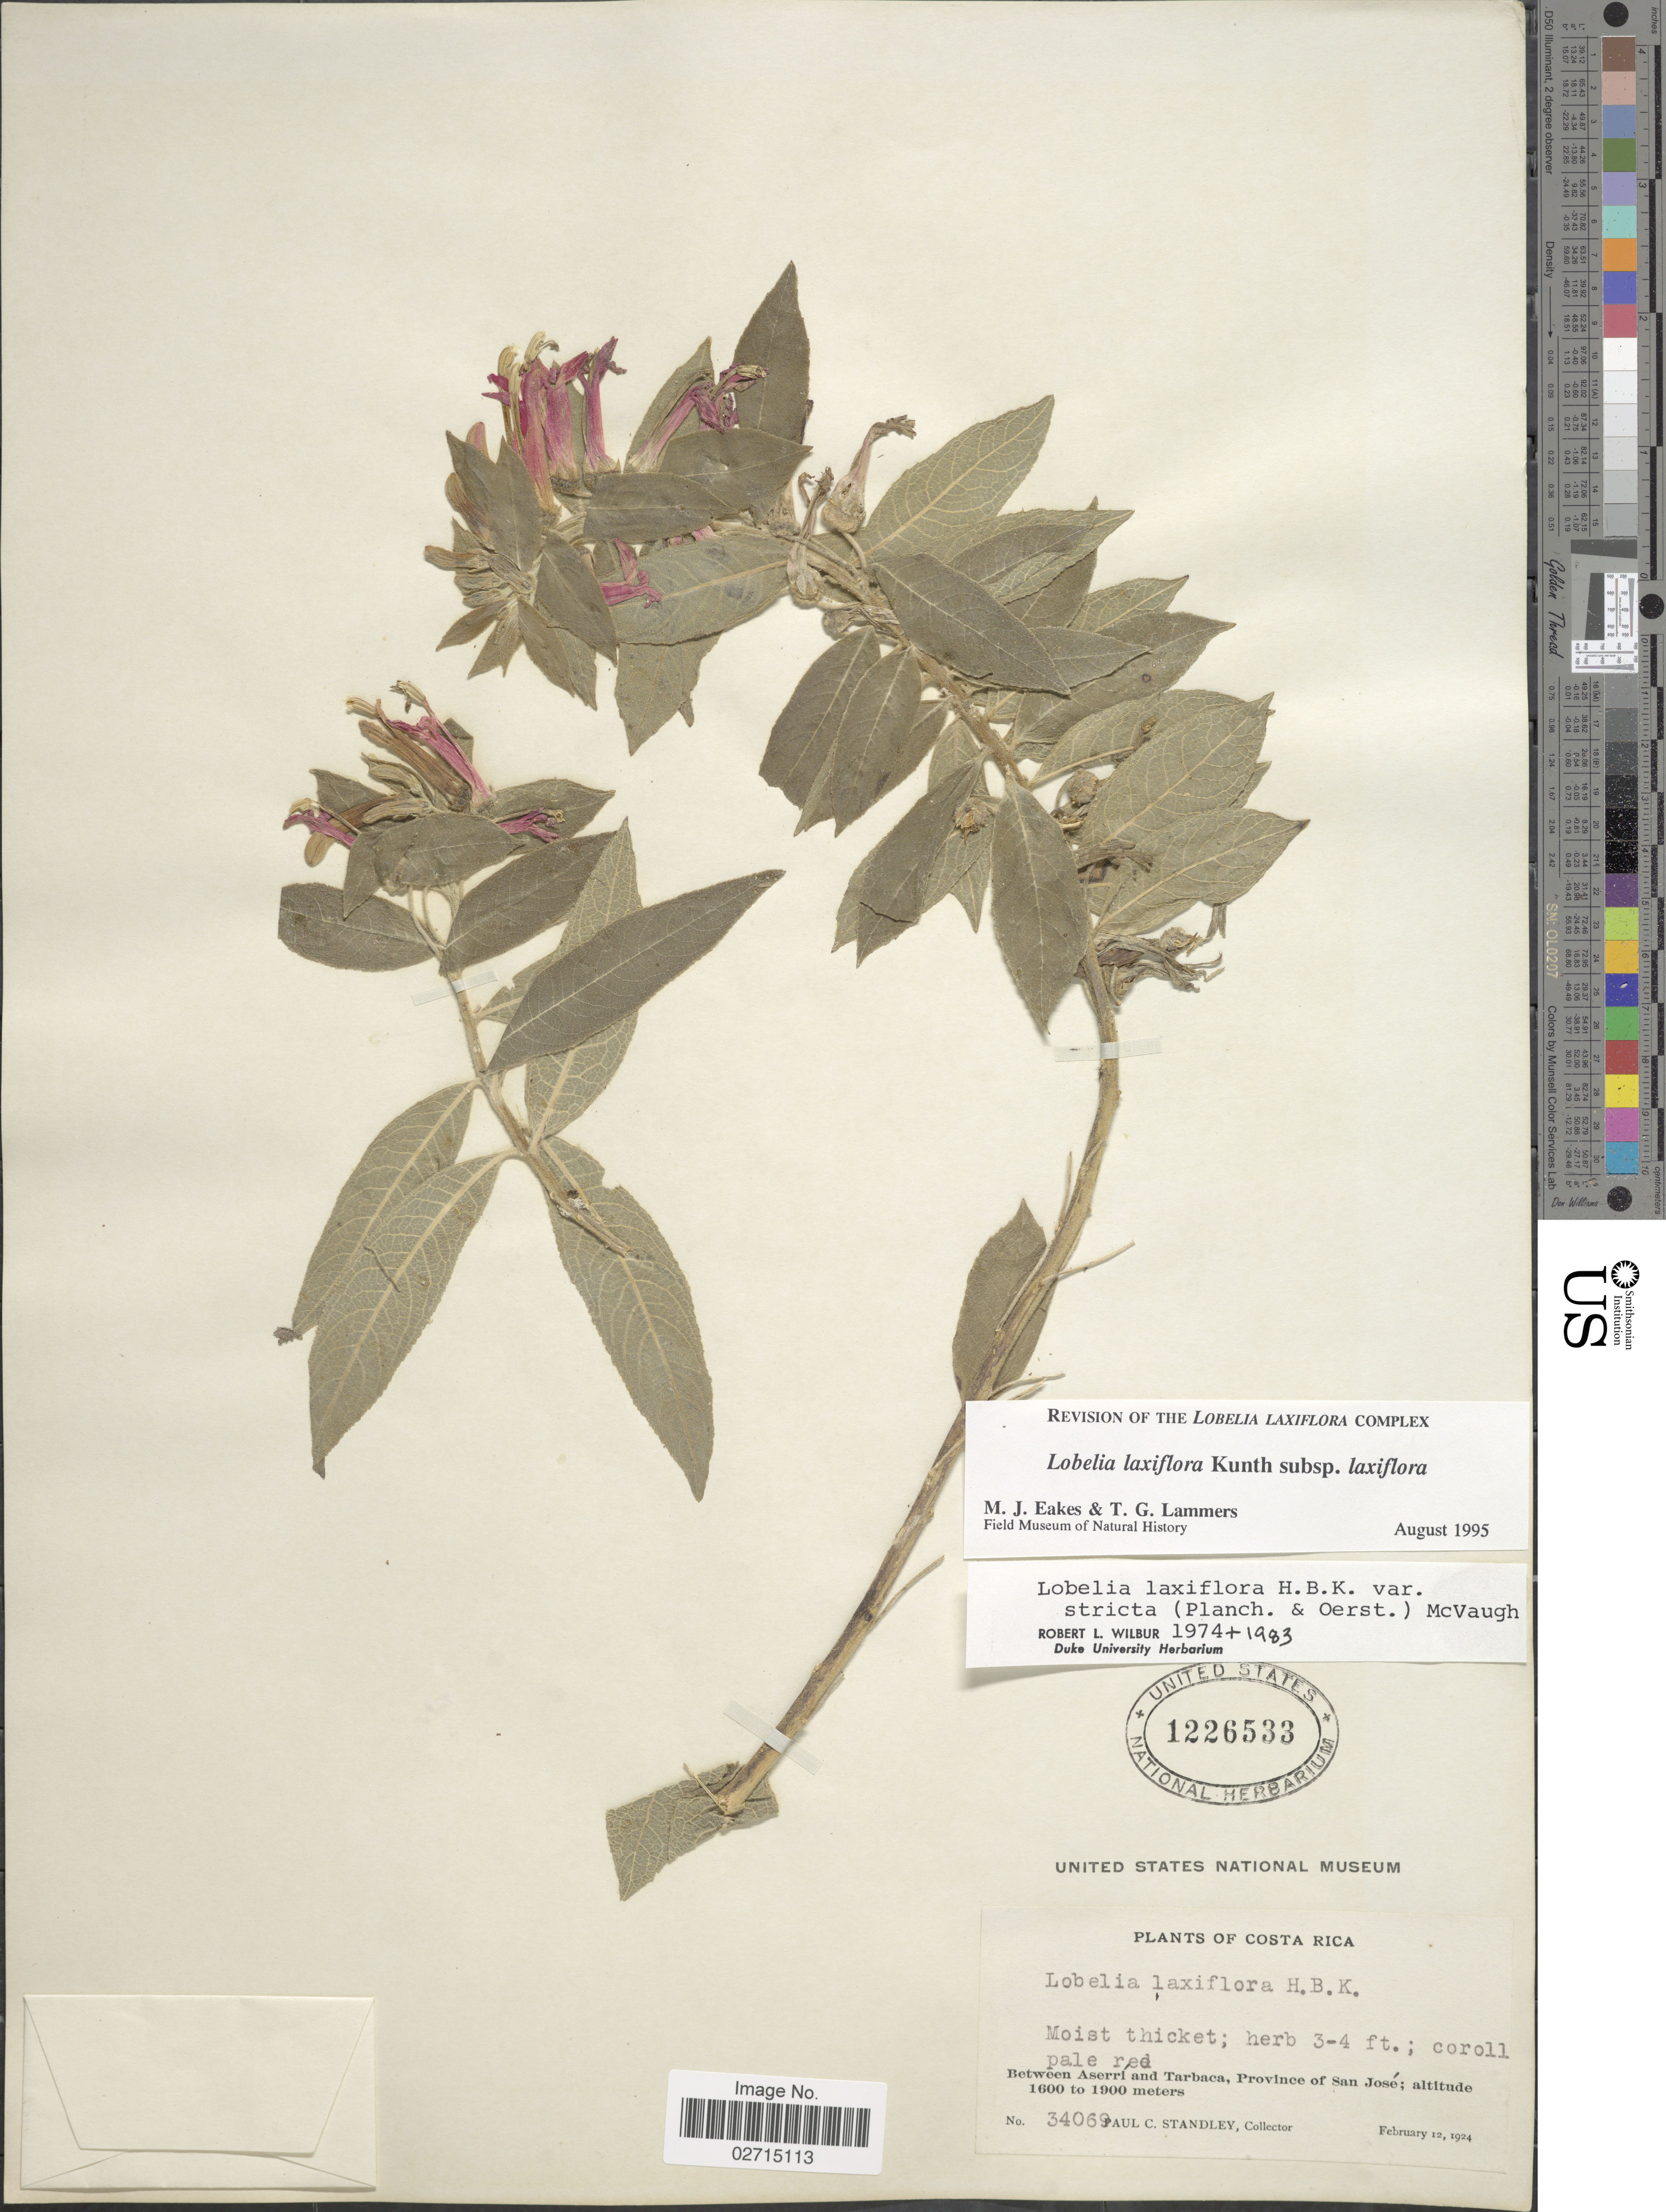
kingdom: Plantae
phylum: Tracheophyta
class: Magnoliopsida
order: Asterales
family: Campanulaceae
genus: Lobelia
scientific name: Lobelia laxiflora subsp. laxiflora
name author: Kunth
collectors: P. C. Standley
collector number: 34069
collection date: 1924-02-12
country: Costa Rica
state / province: San José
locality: Moist thicket; Between Aserri and Tarbaca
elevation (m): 1600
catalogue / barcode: US 1226533